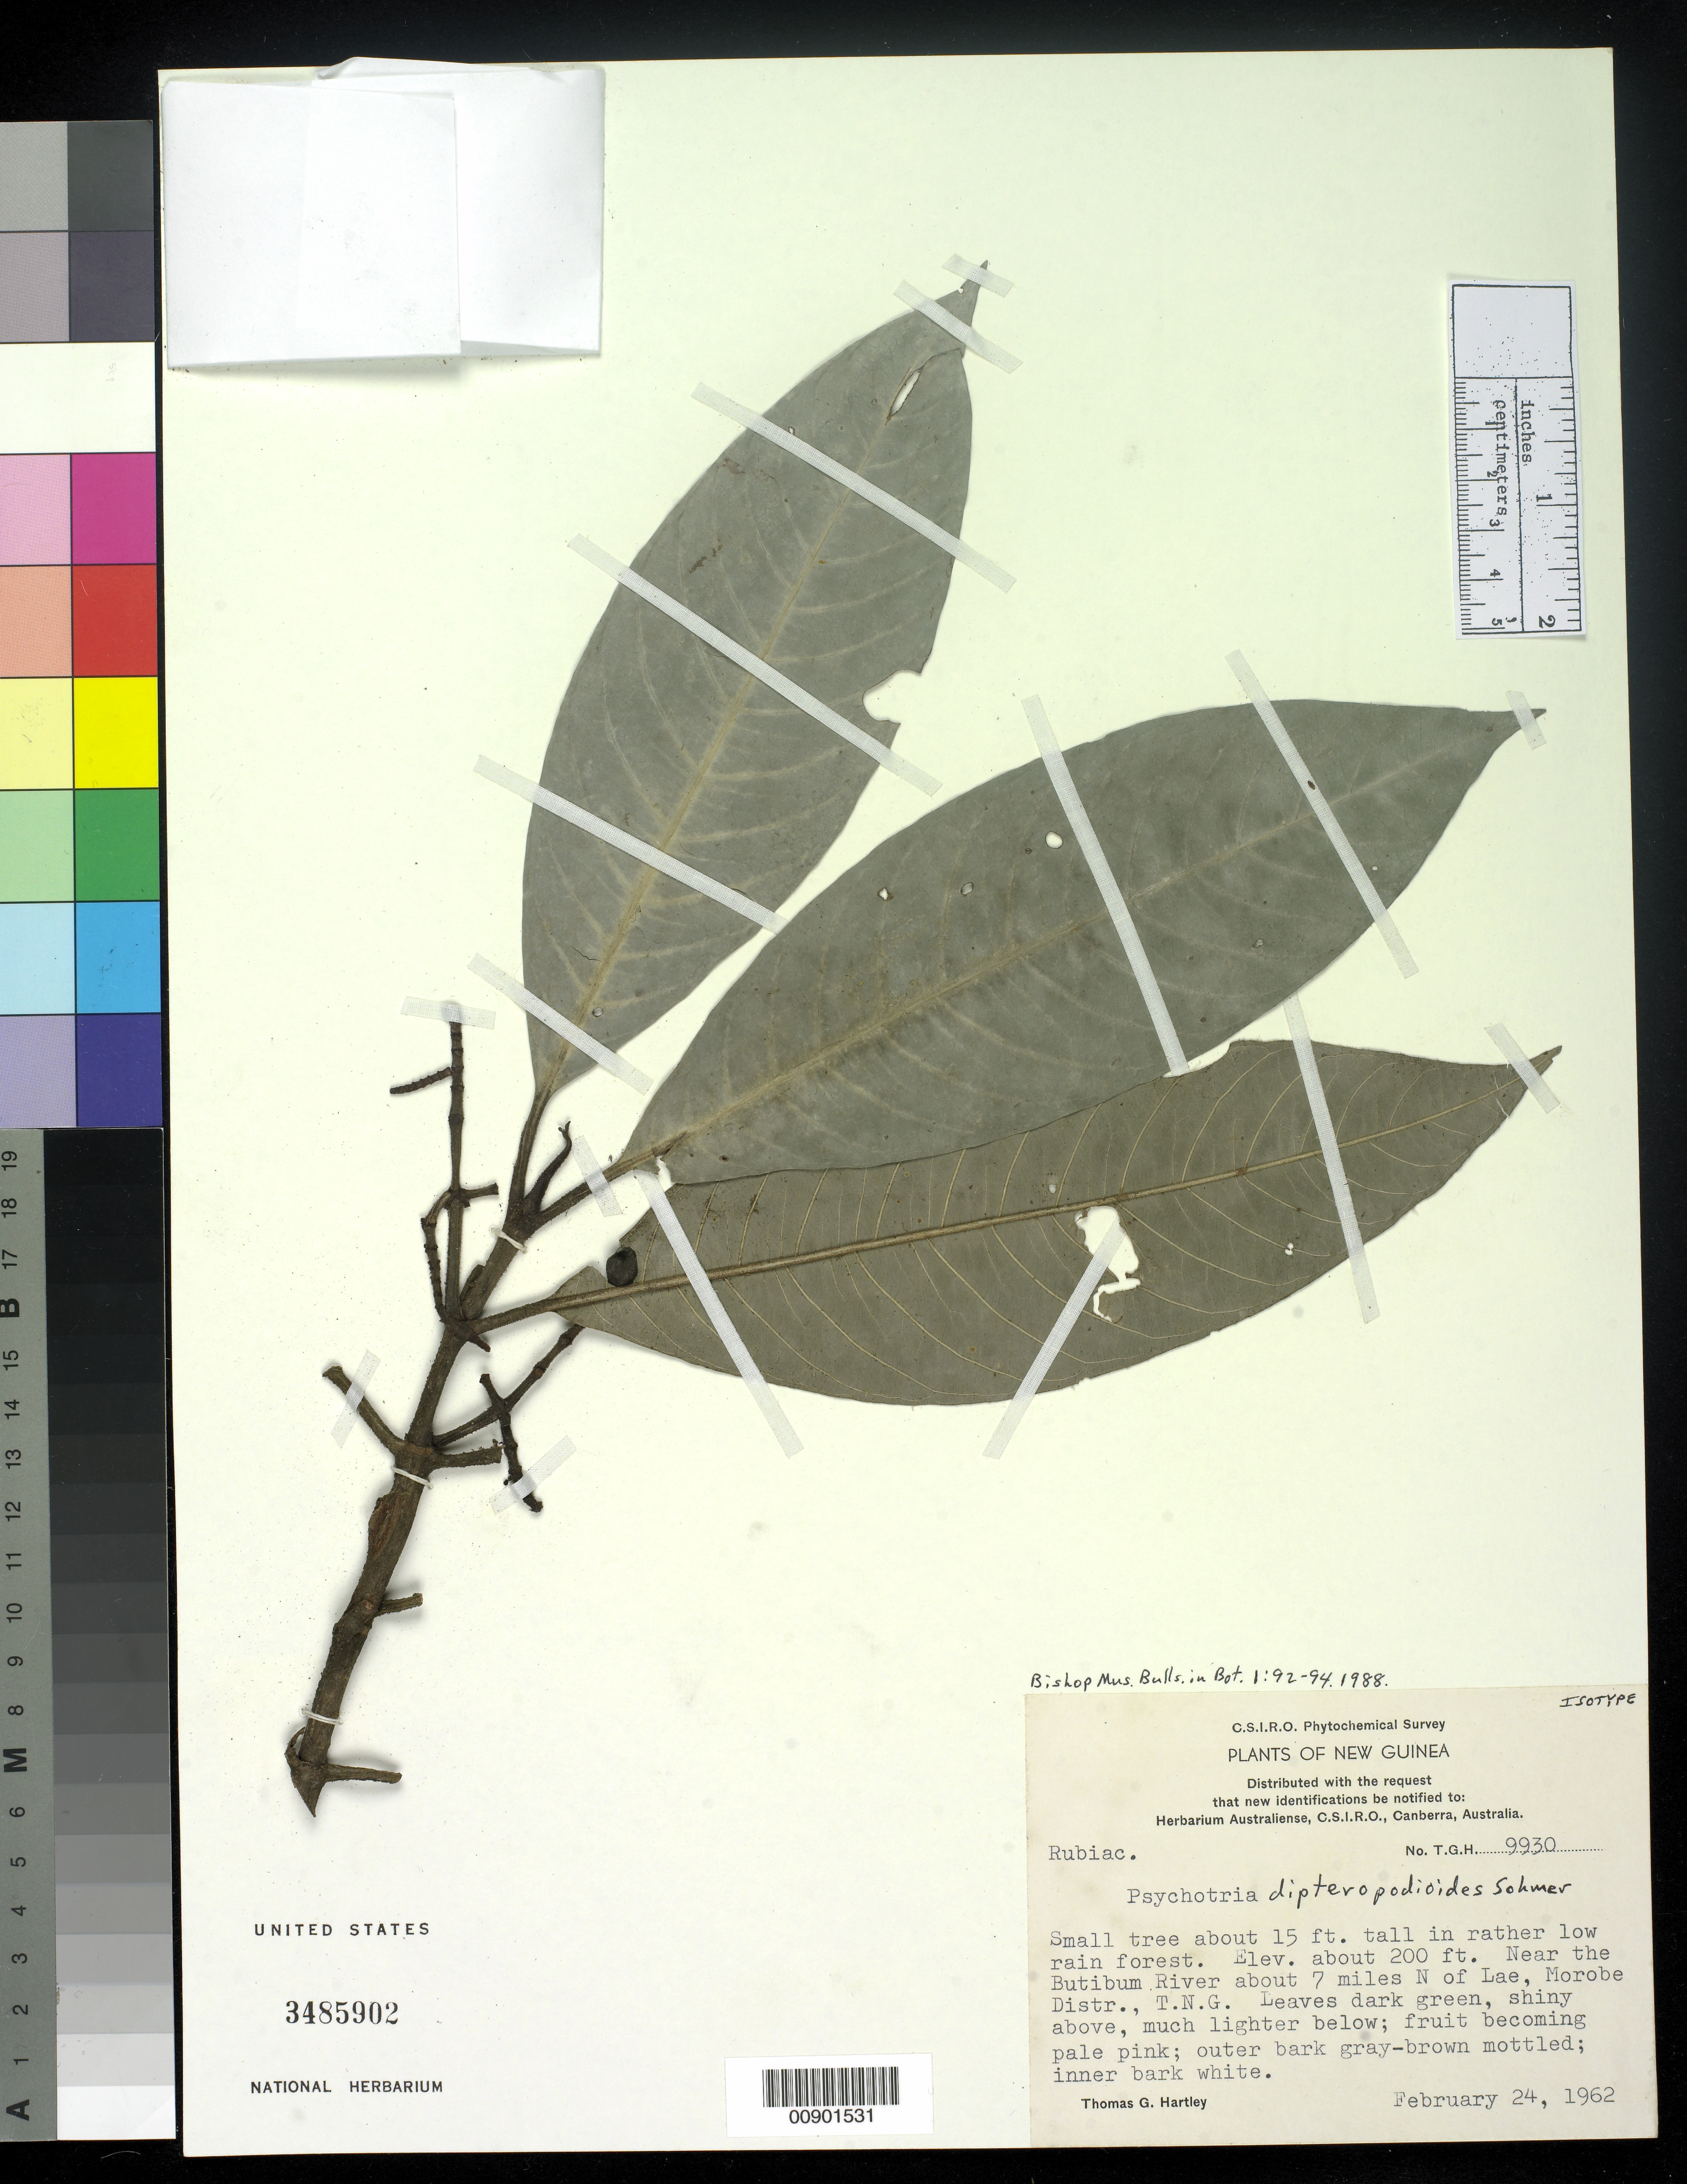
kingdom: Plantae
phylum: Tracheophyta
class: Magnoliopsida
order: Gentianales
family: Rubiaceae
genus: Psychotria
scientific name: Psychotria dipteropodioides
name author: Sohmer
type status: Isotype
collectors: T. G. Hartley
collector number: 9930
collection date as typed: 24 Feb 1962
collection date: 1962-02-24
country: Papua New Guinea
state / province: Morobe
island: New Guinea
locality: Near the Butibum River about 7 miles N of Lae, Morobe distr., T.N.G.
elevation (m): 61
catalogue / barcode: US 3485902